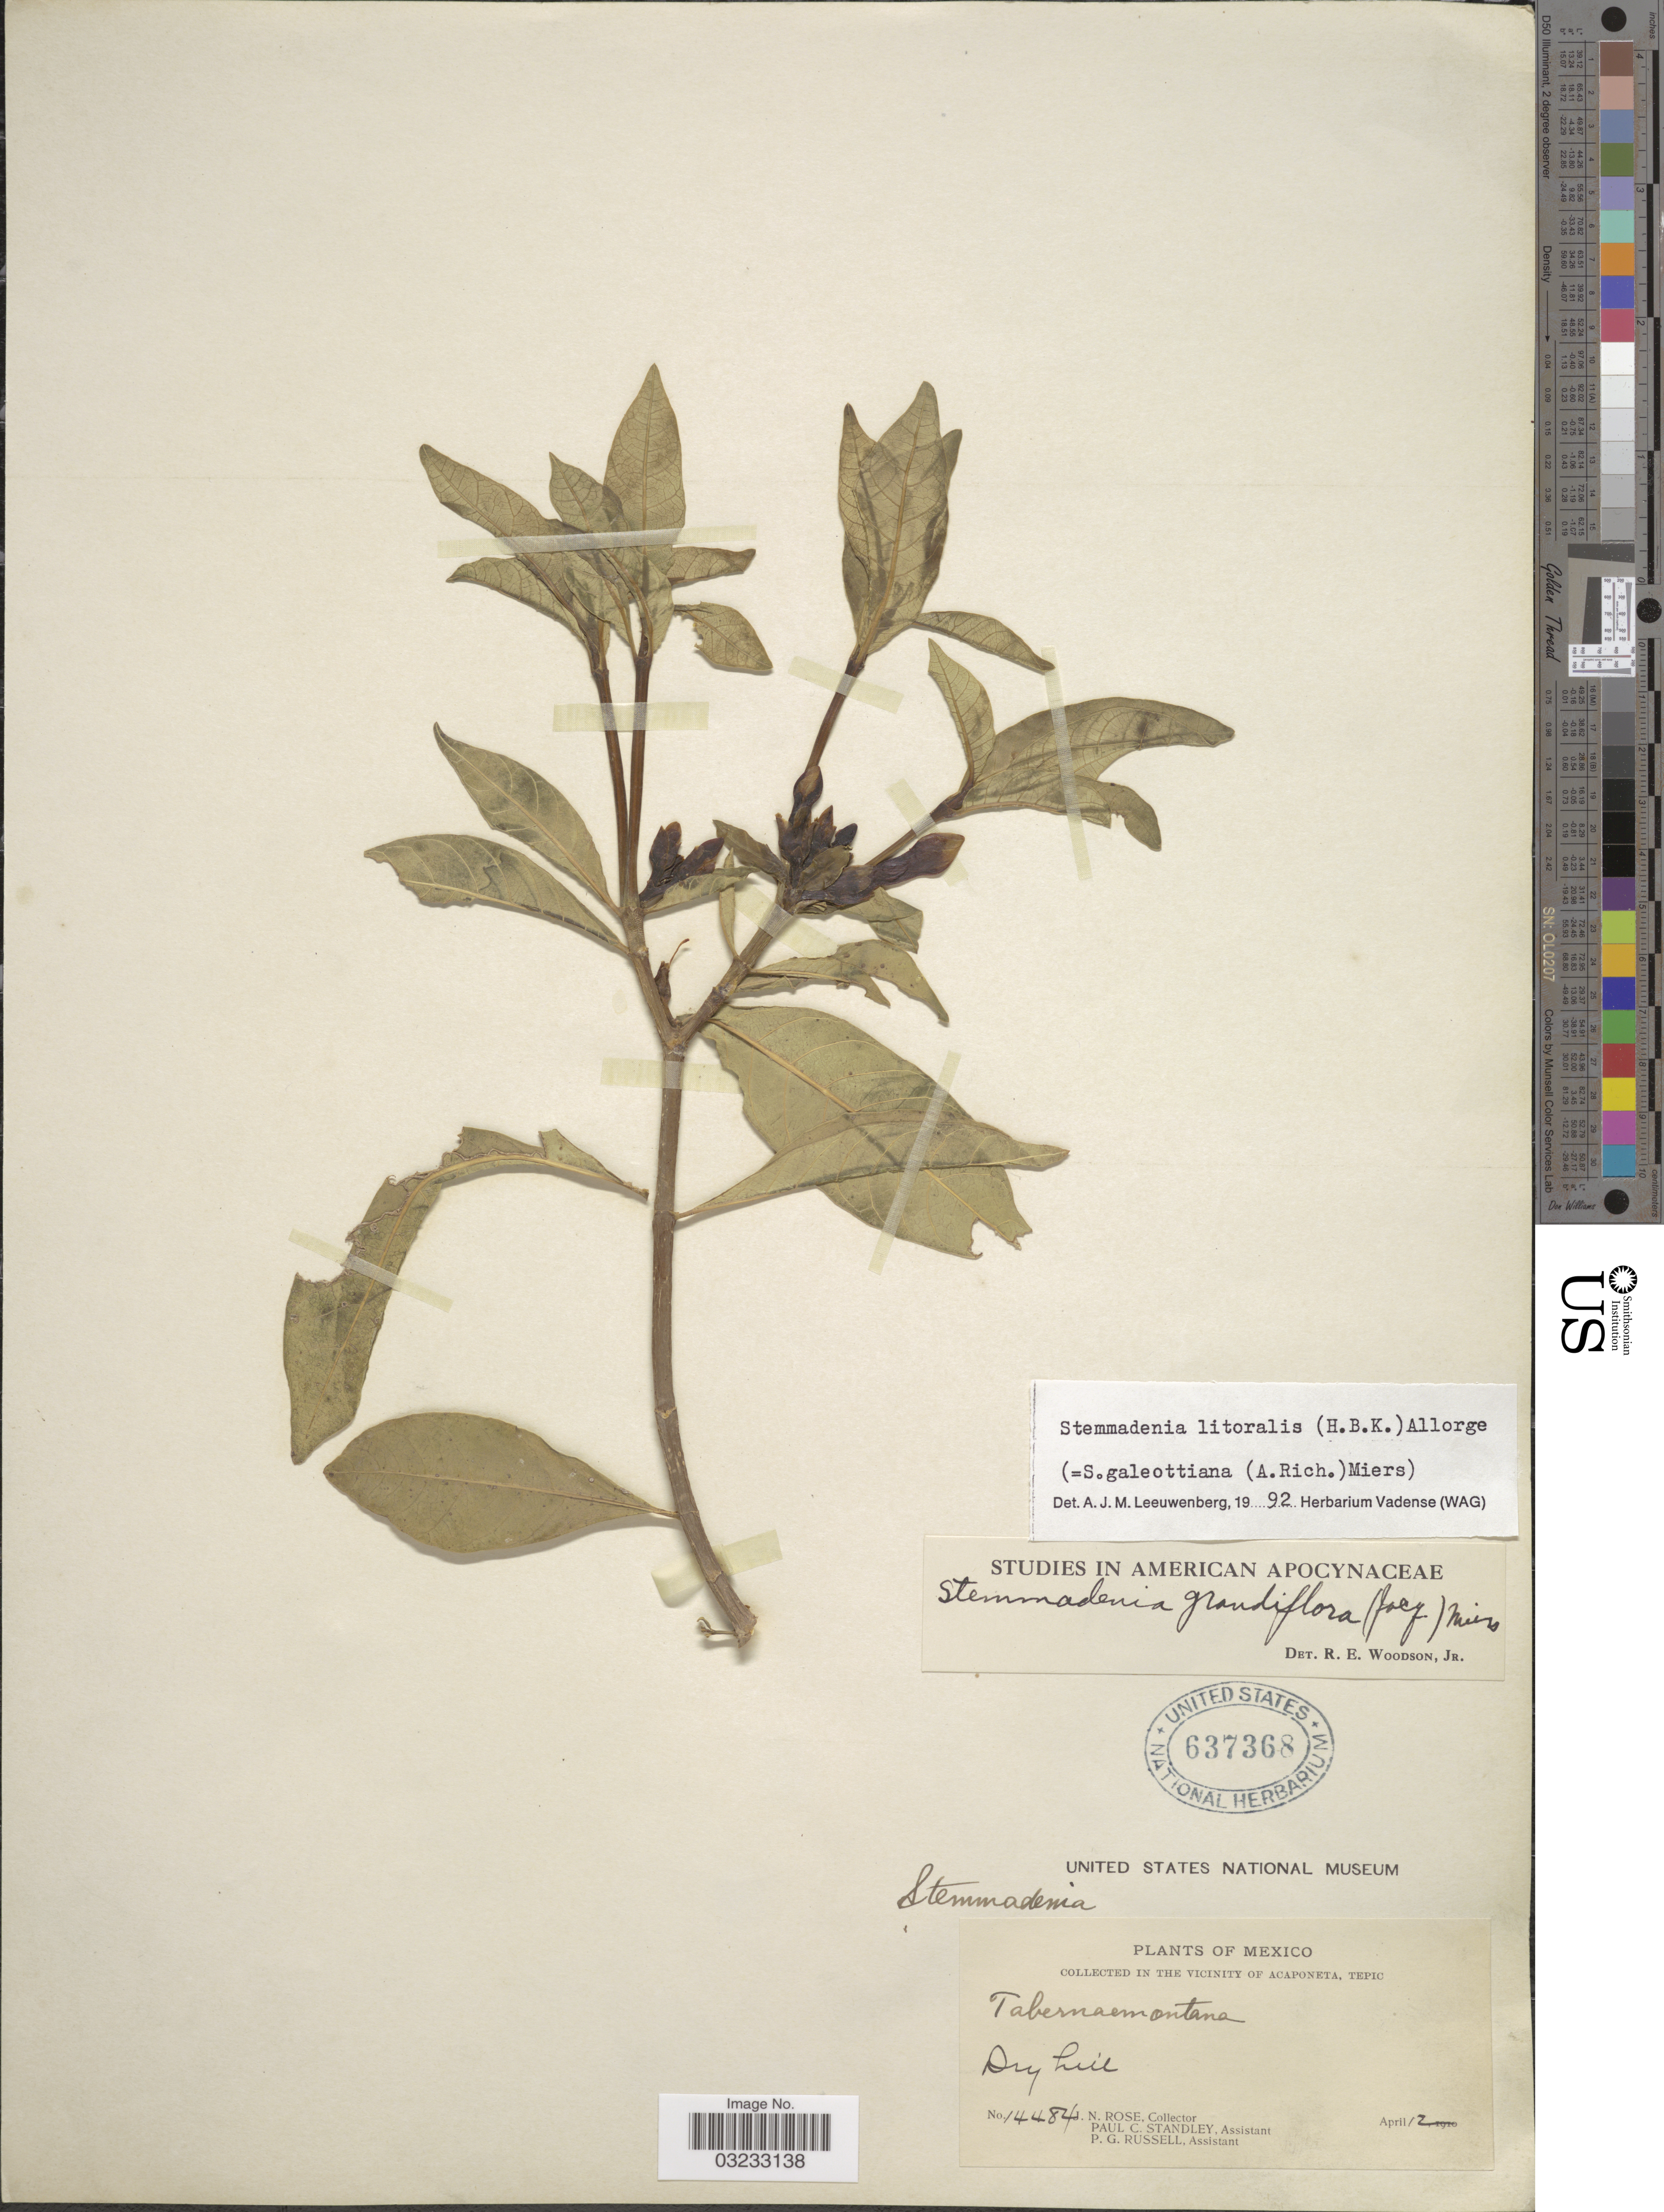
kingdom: Plantae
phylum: Tracheophyta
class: Magnoliopsida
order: Gentianales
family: Apocynaceae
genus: Stemmadenia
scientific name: Stemmadenia litoralis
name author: (Kunth) L. Allorge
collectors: J. N. Rose & P. C. Standley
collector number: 14484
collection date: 1910-04-12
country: Mexico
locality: In the Vicinity of Acaponeta, Tepic.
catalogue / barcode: US 637368